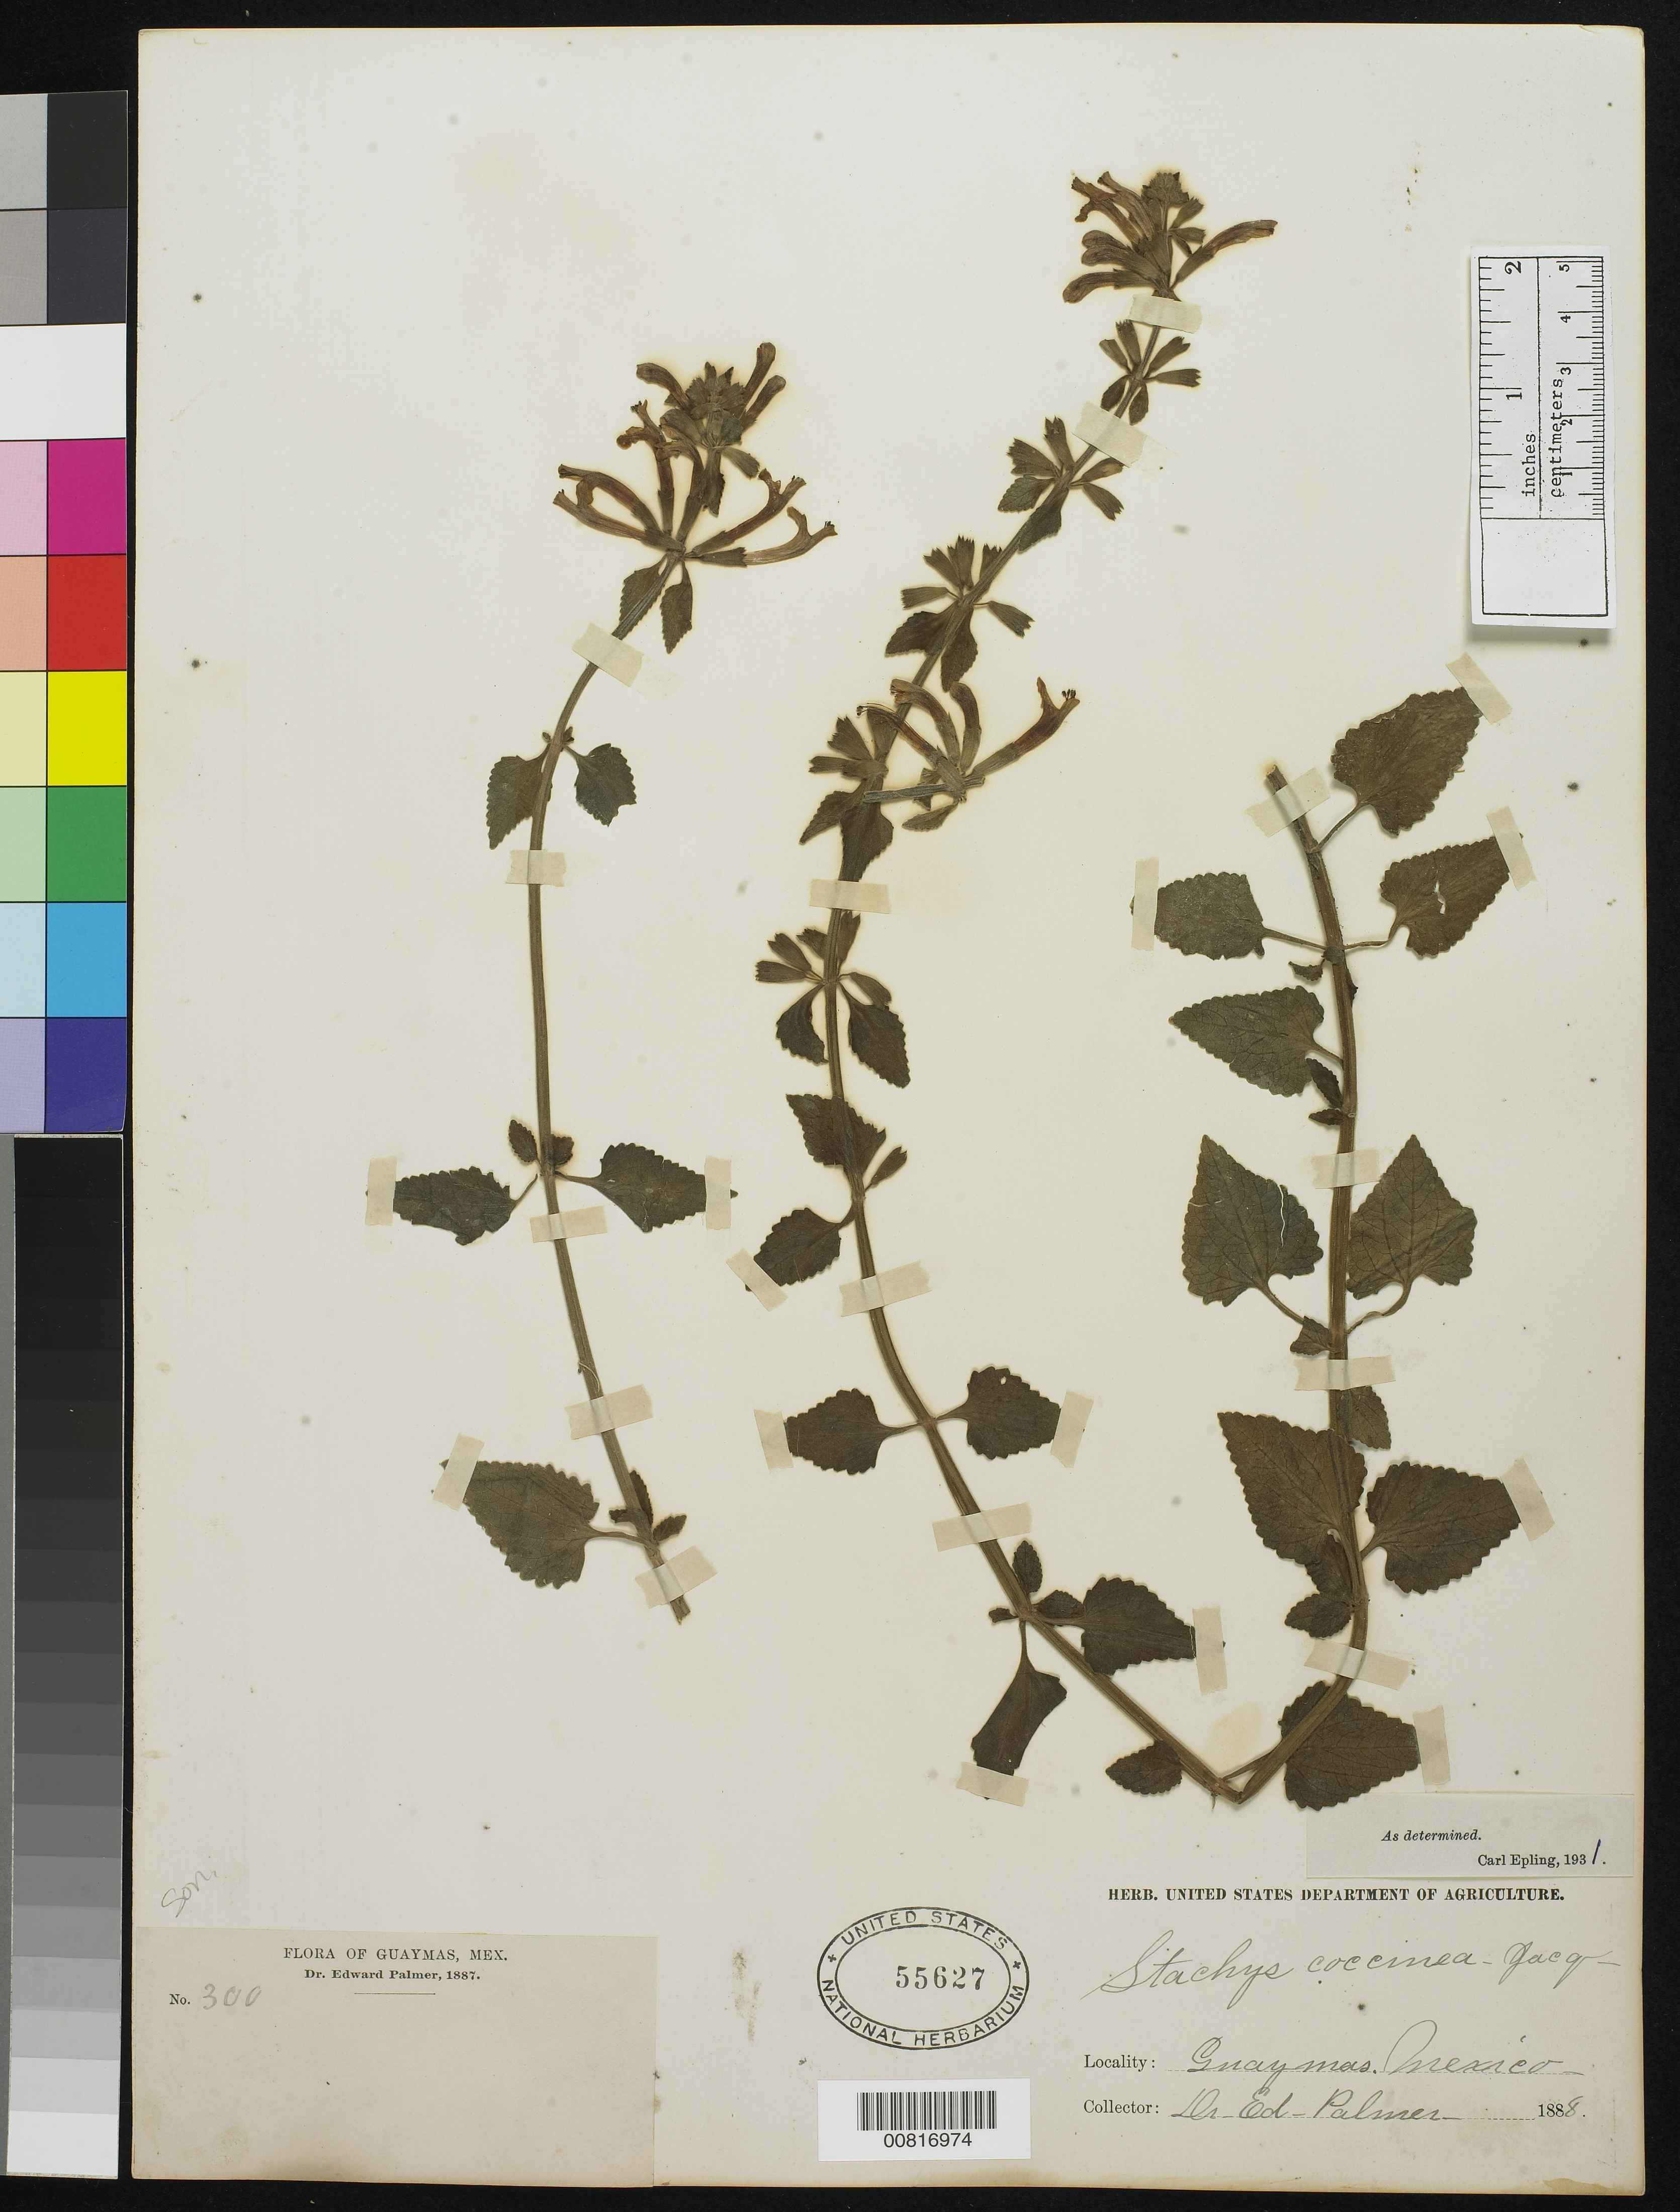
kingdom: Plantae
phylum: Tracheophyta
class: Magnoliopsida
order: Lamiales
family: Lamiaceae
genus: Stachys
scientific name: Stachys coccinea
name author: Ortega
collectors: E. Palmer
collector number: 300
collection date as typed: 1887 to -- --- 1888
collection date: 1887/1888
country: Mexico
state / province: Sonora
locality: Guaymas, Sonora.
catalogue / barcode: US 55627